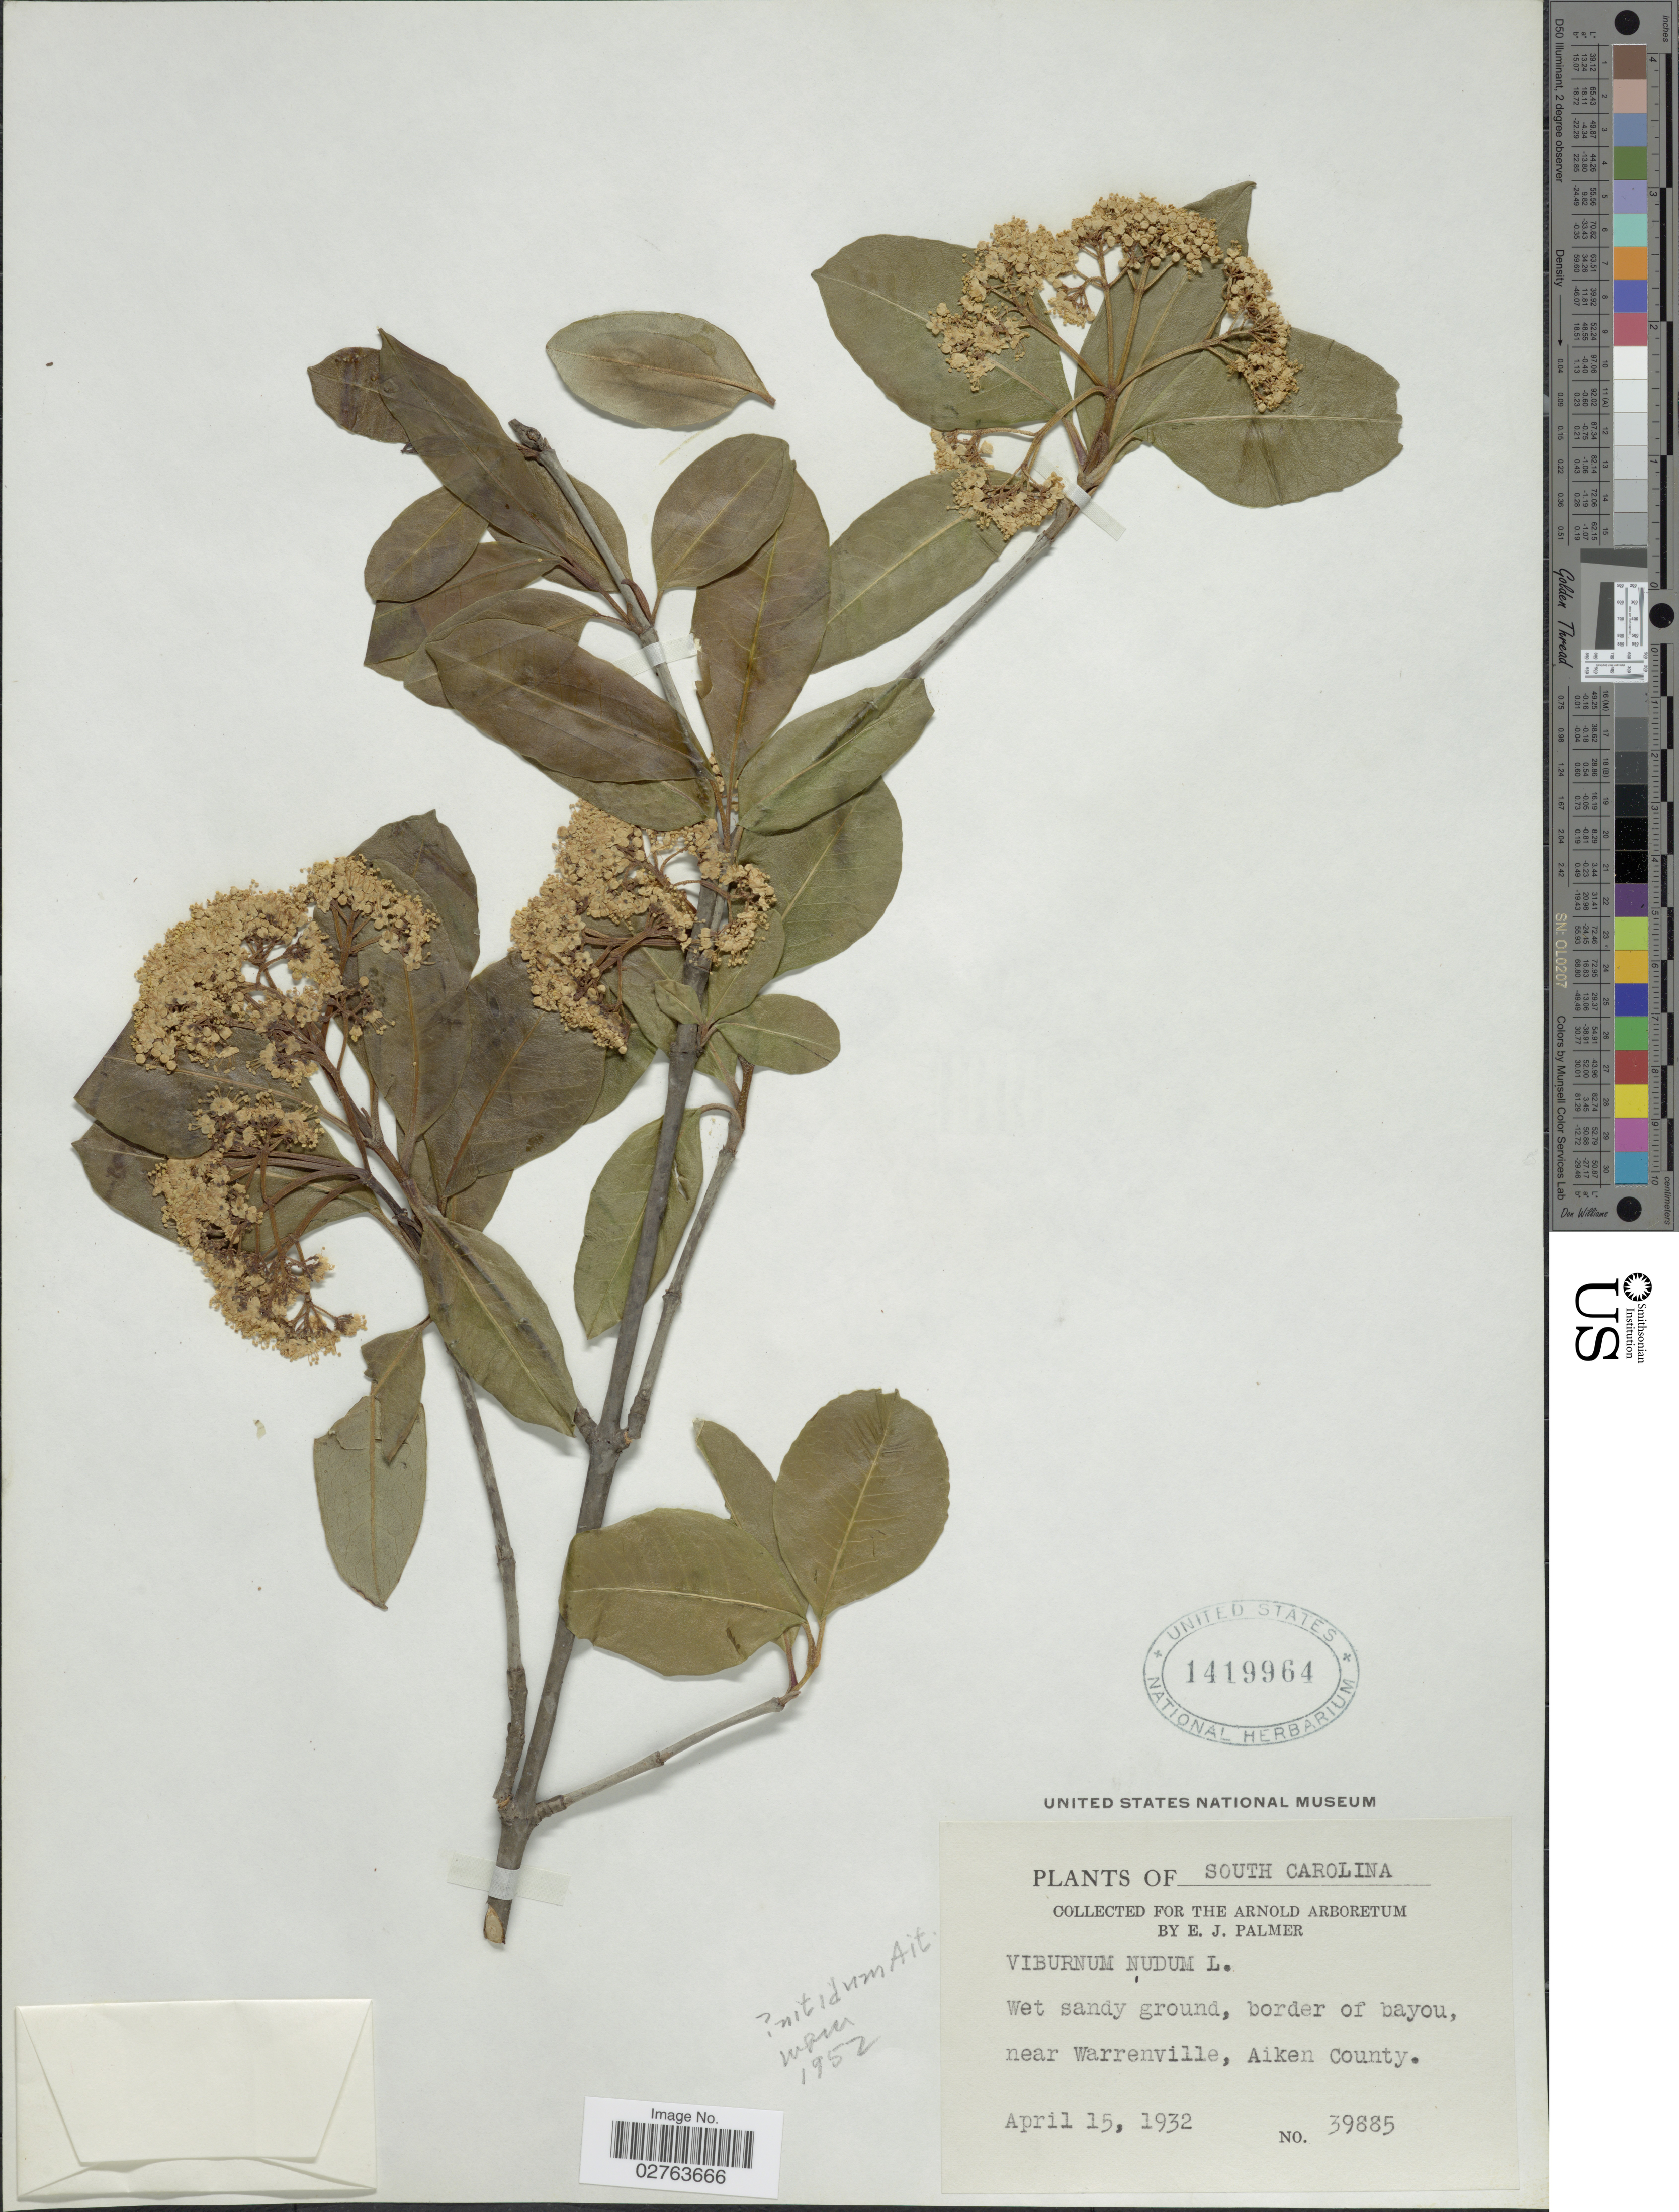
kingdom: Plantae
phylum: Tracheophyta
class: Magnoliopsida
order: Dipsacales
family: Viburnaceae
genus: Viburnum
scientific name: Viburnum nitidum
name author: Aiton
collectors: E. J. Palmer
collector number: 39885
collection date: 1932-04-15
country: United States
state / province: South Carolina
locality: Near Warrenville, Aiken County.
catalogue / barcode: US 1419964